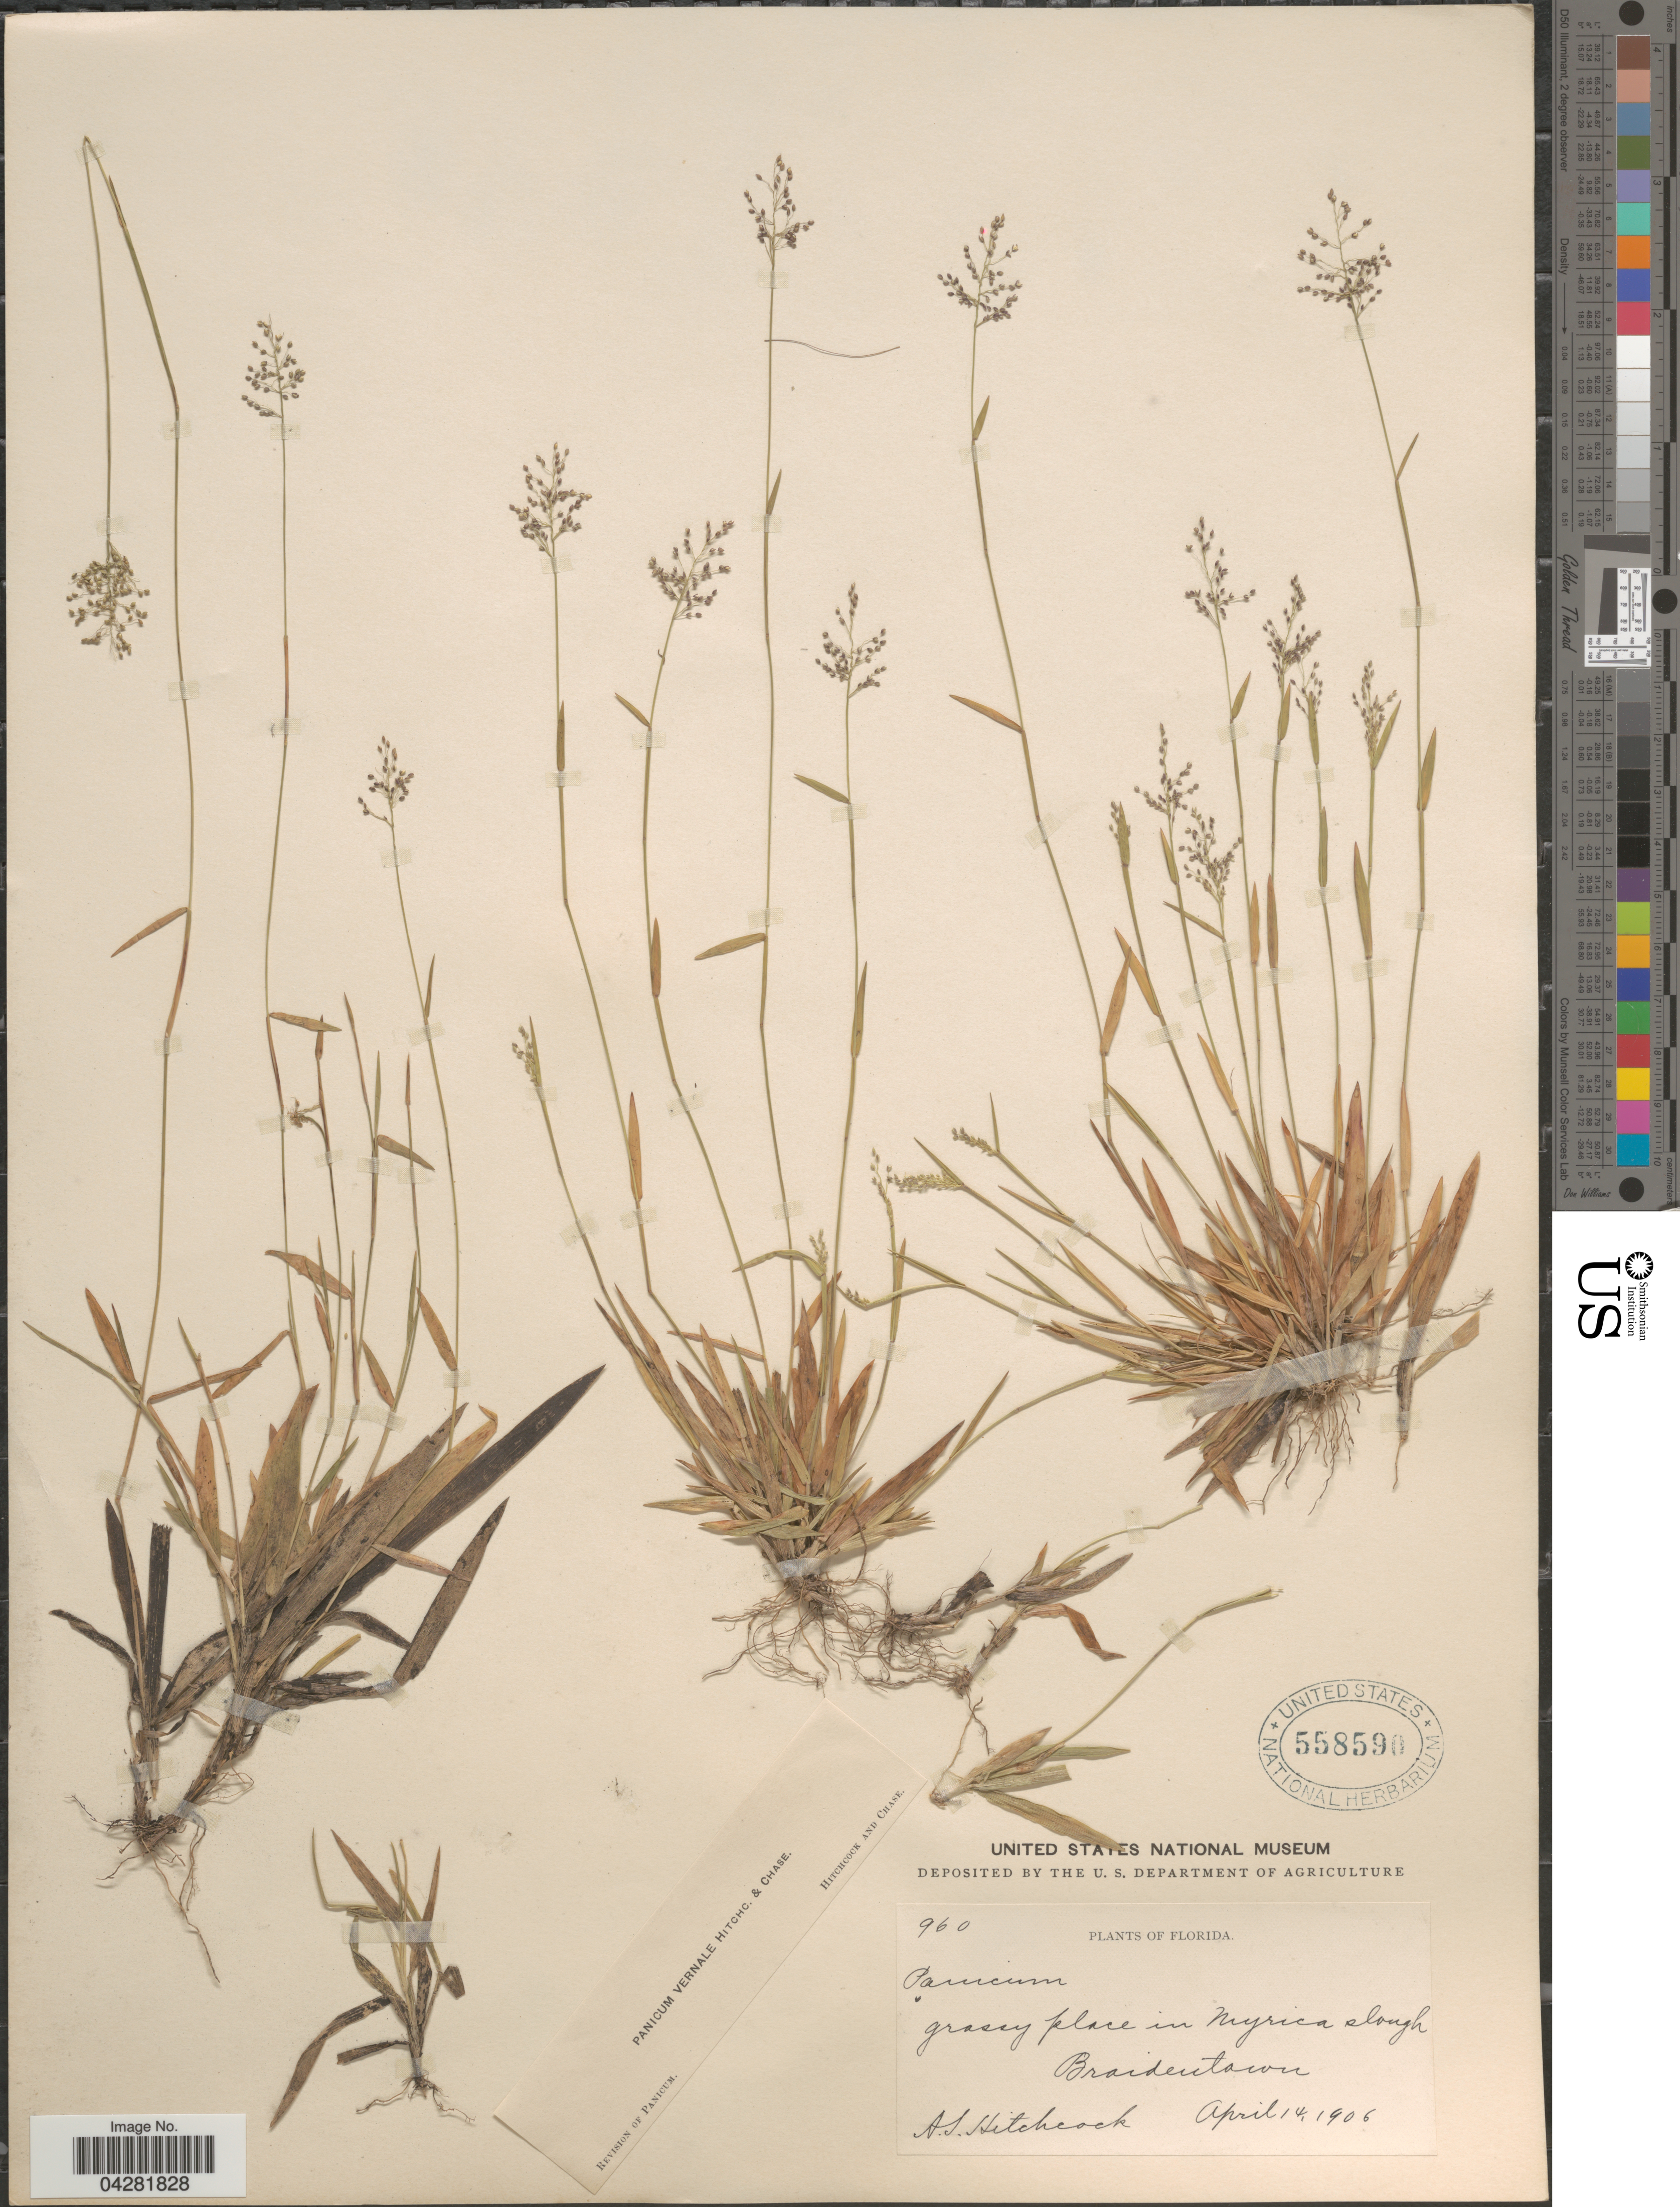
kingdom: Plantae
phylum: Tracheophyta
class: Liliopsida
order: Poales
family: Poaceae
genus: Dichanthelium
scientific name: Dichanthelium ensifolium var. ensifolium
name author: (Baldwin ex Elliot) Gould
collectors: A. S. Hitchcock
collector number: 960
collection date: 1906-04-14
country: United States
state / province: Florida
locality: Braidentown.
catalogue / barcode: US 558590